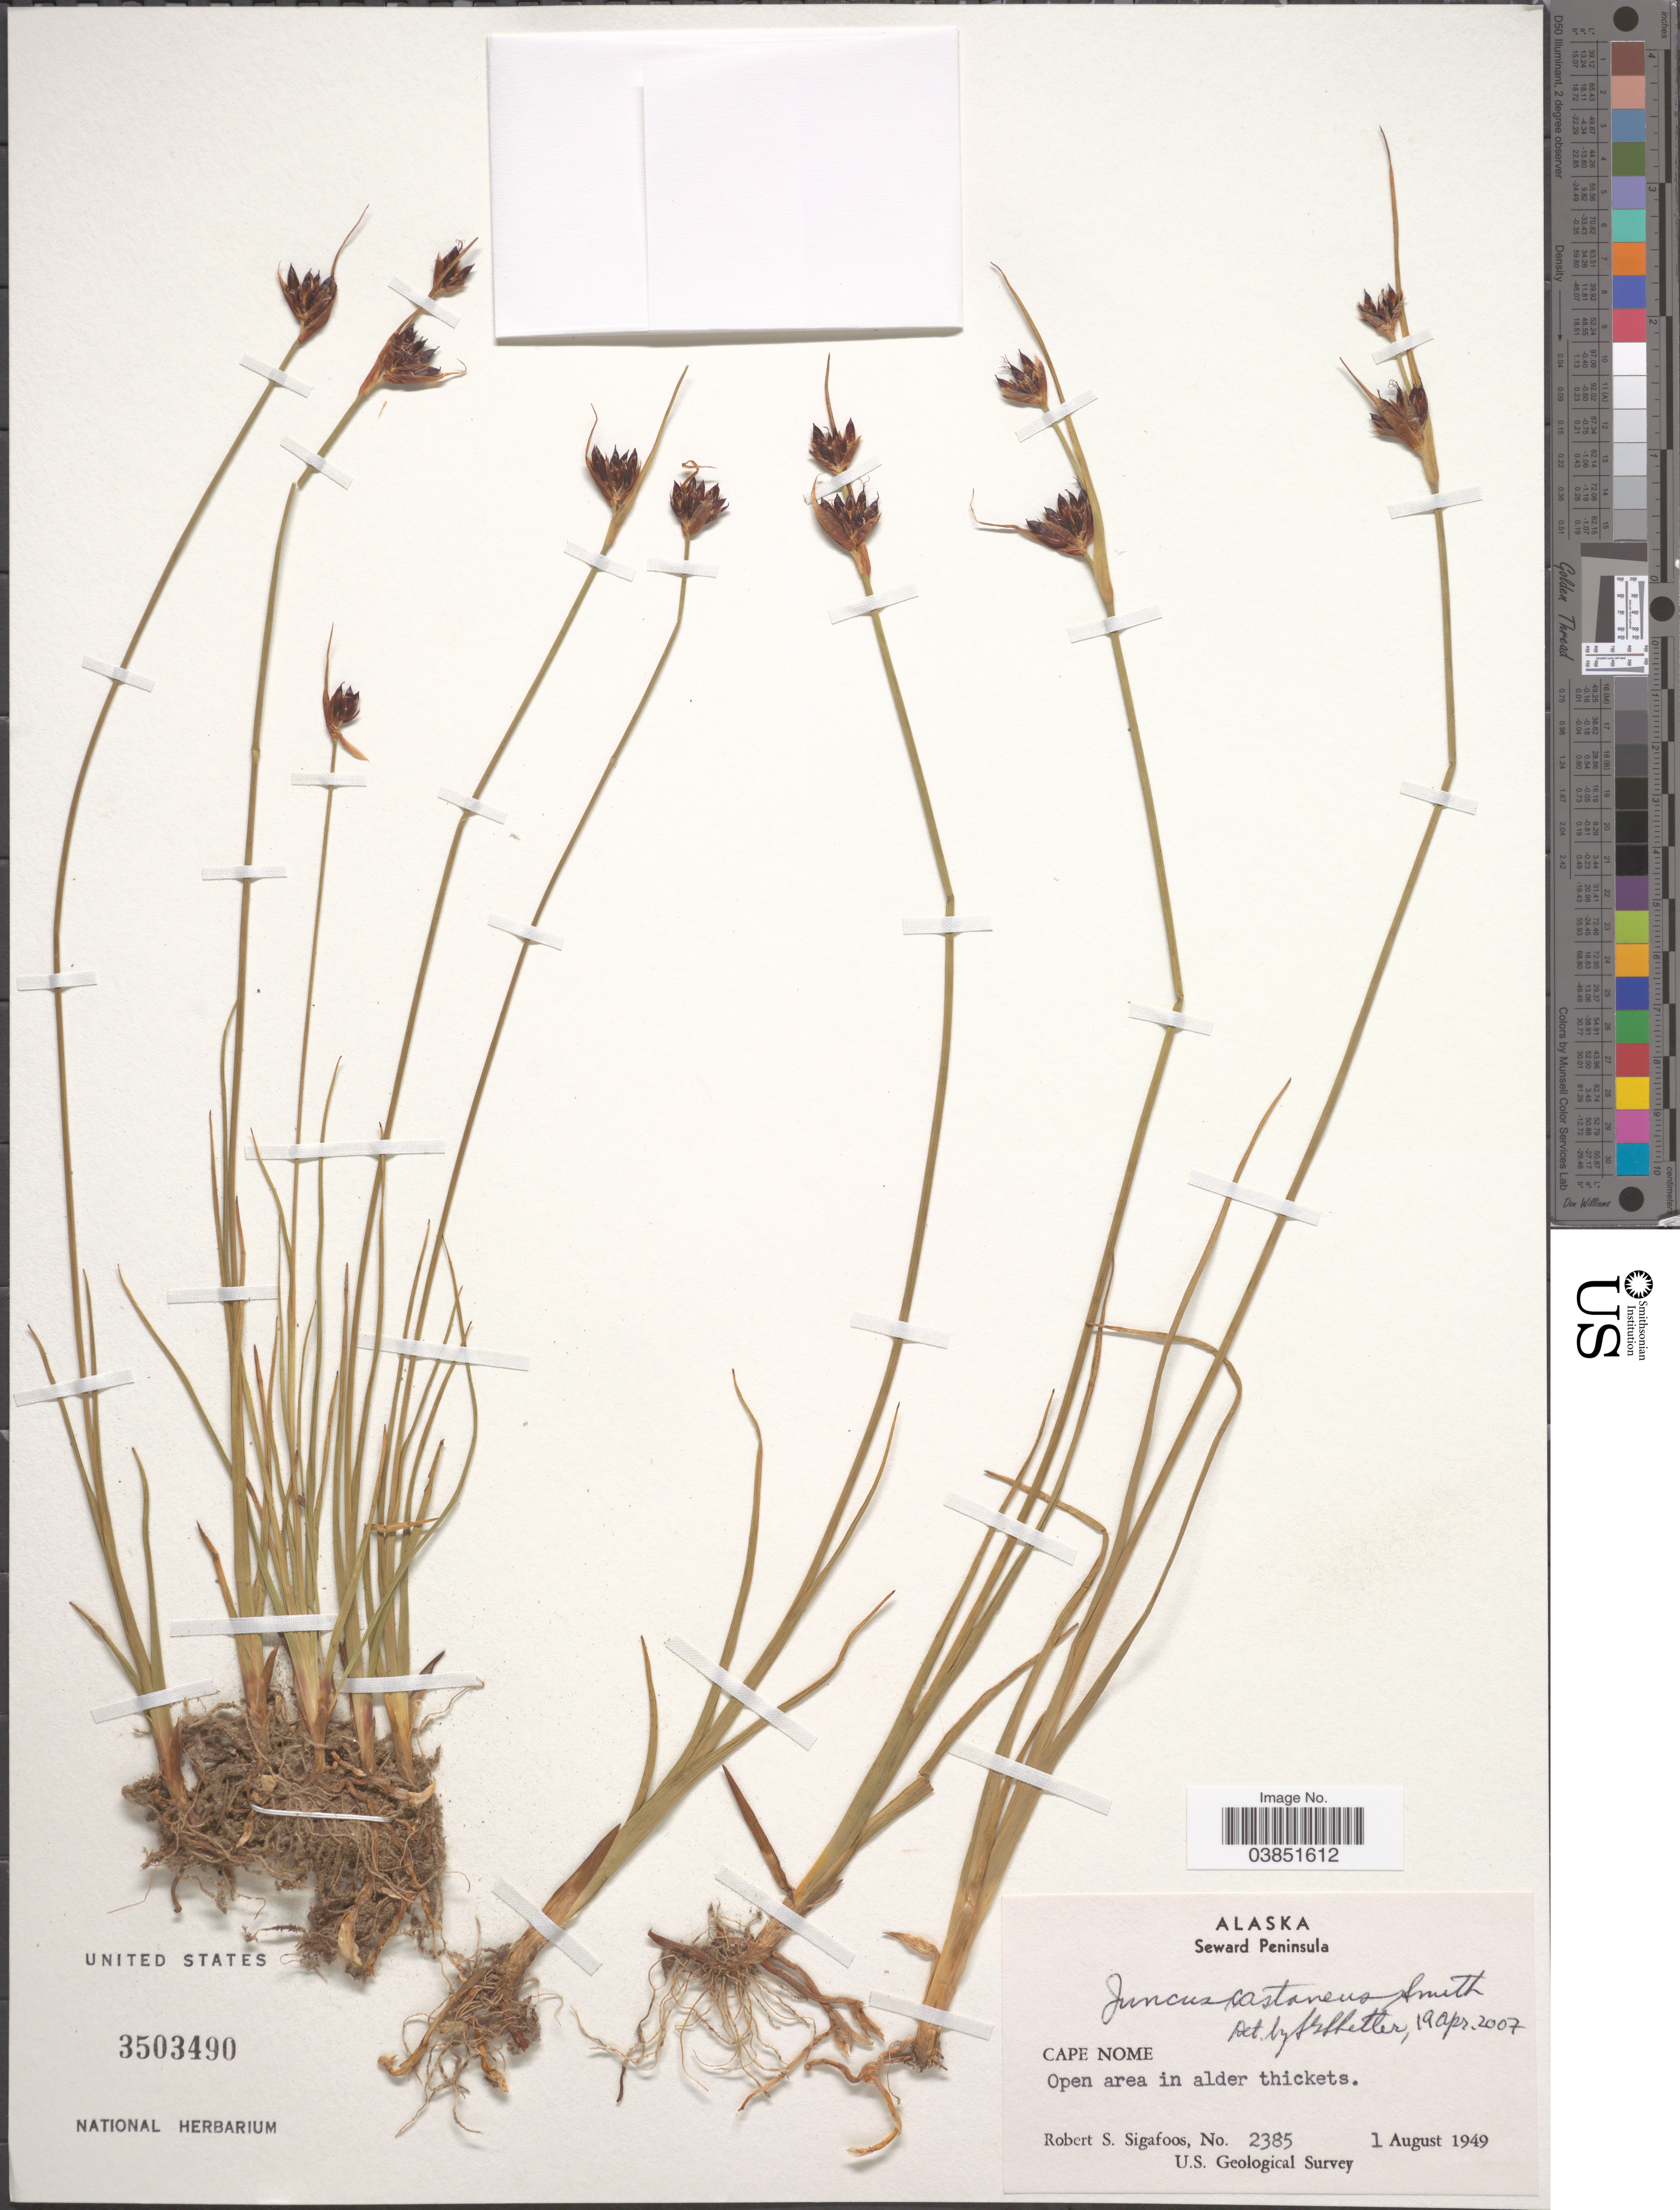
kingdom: Plantae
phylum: Tracheophyta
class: Liliopsida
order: Poales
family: Juncaceae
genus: Juncus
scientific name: Juncus castaneus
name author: Sm.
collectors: R. Sigafoos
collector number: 2385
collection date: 1949-08-01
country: United States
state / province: Alaska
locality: Seward Peninsula. Cape Nome.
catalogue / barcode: US 3503490